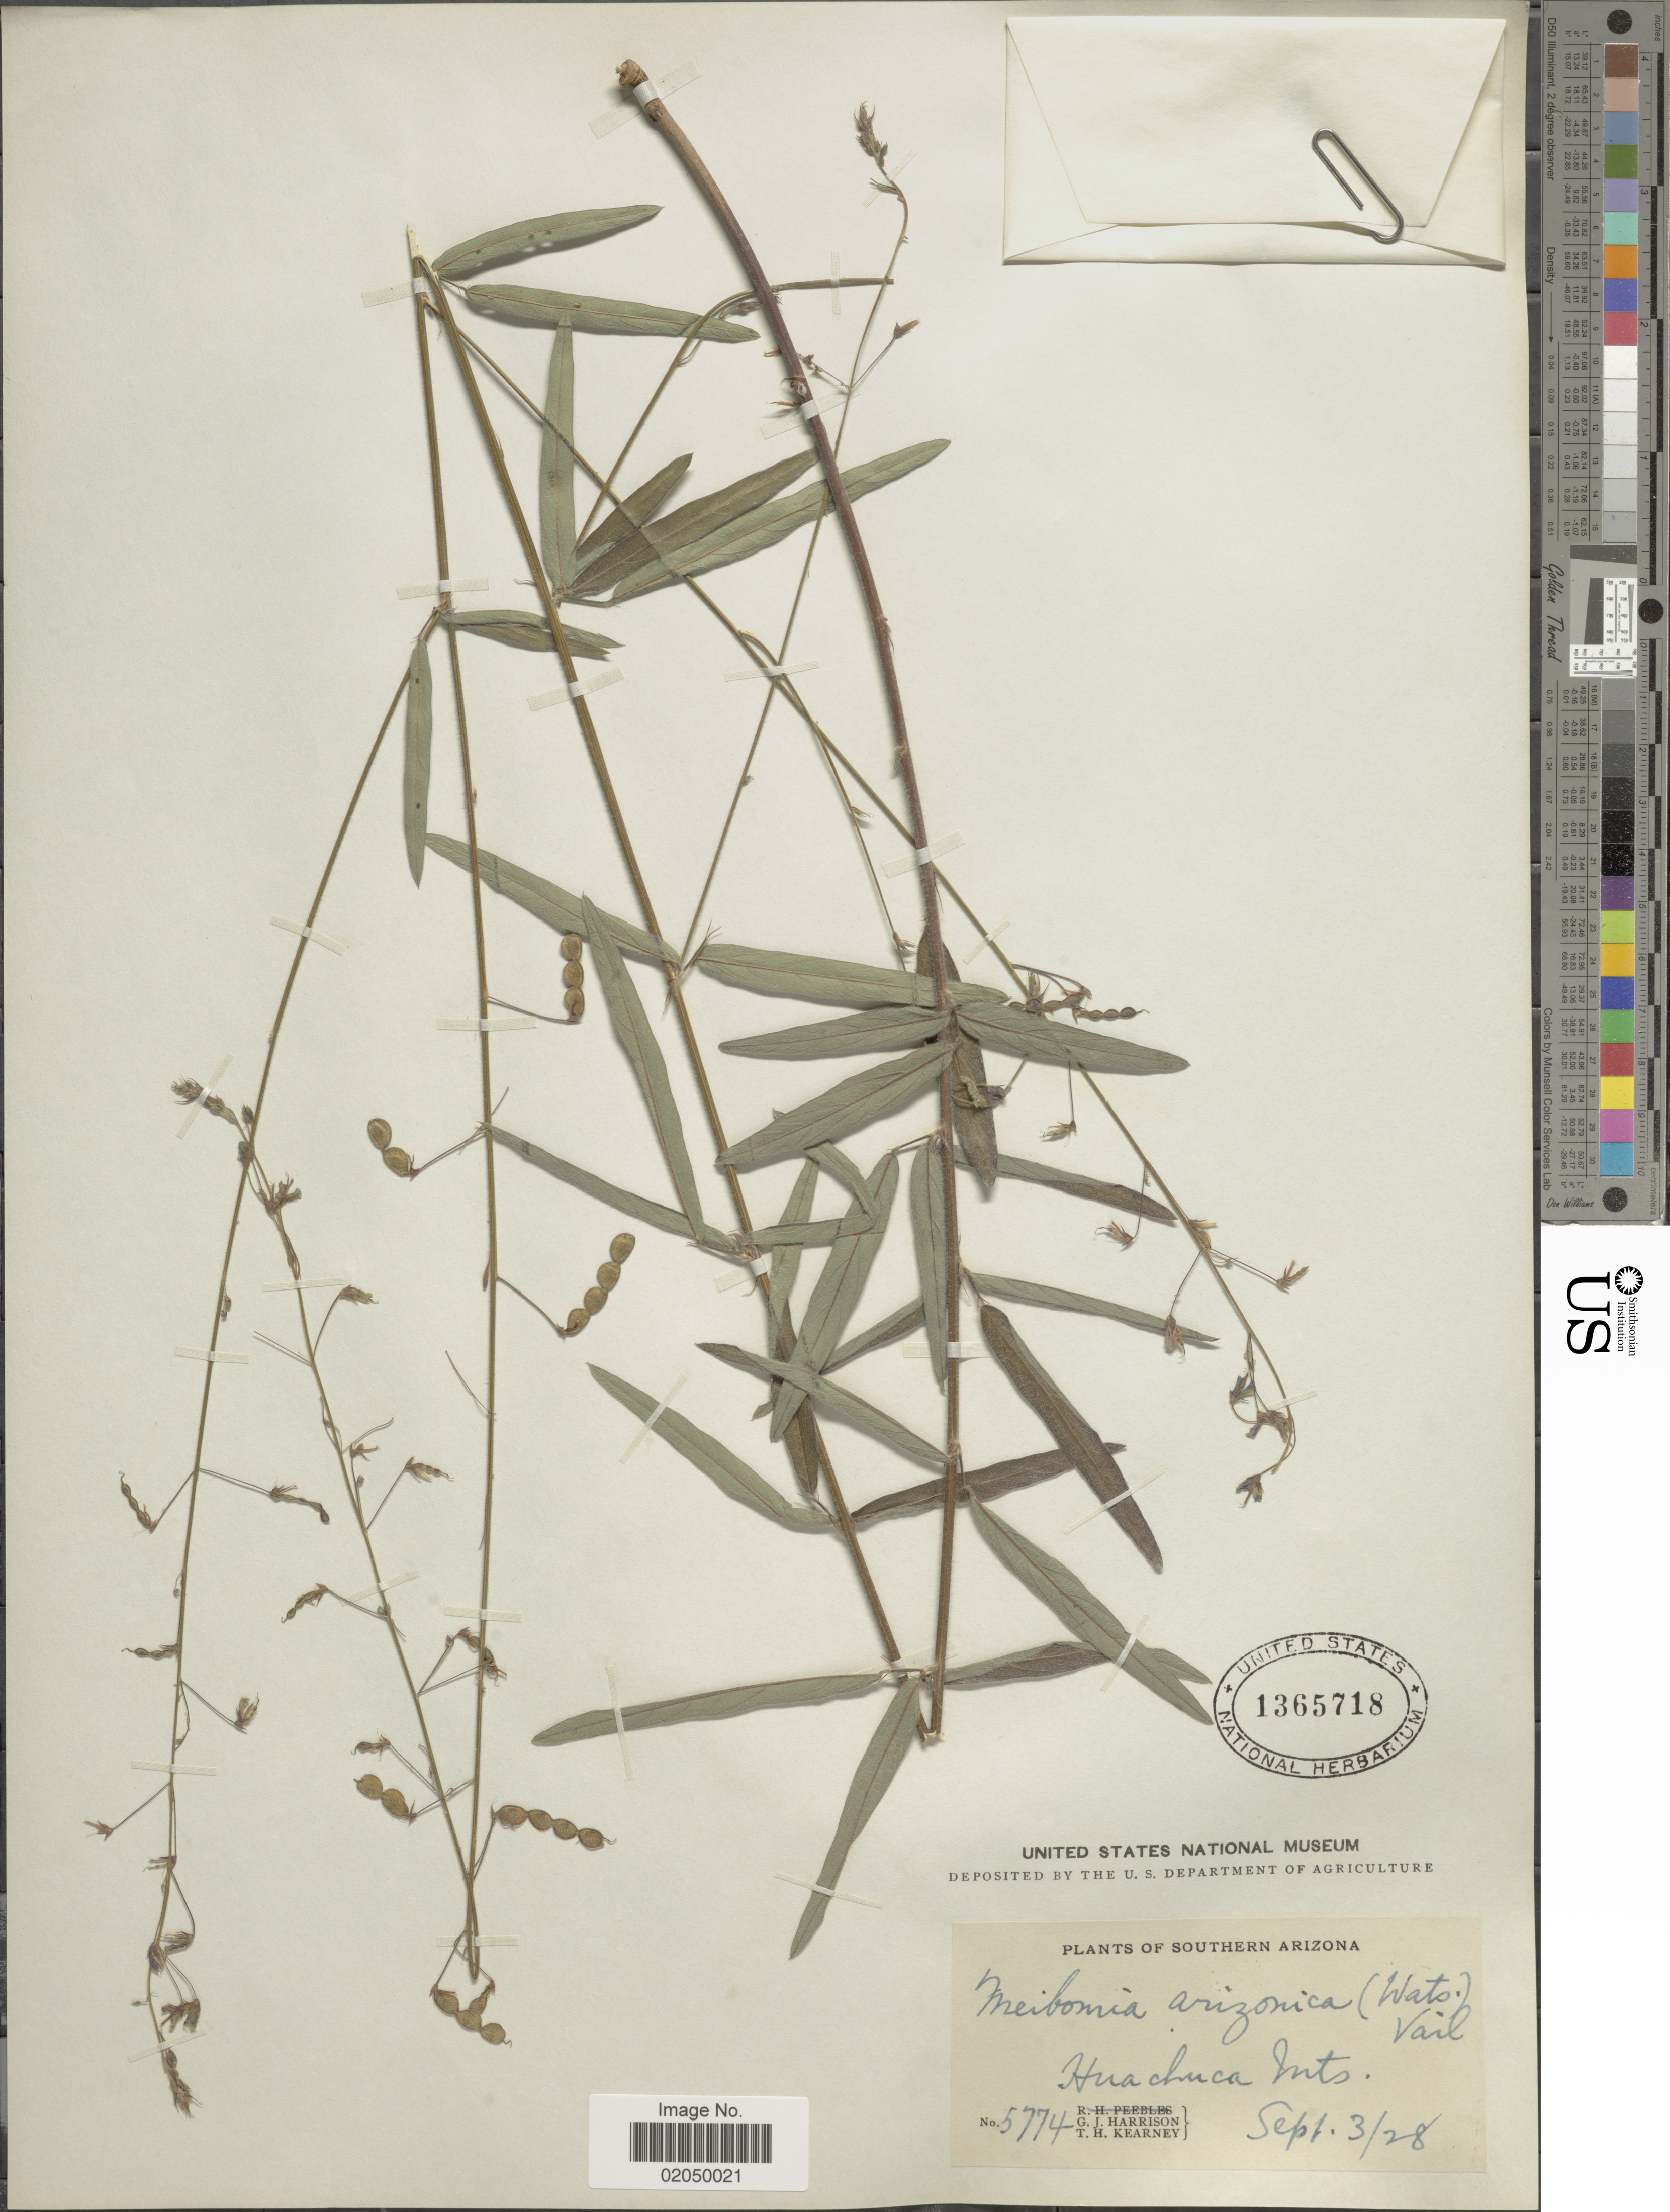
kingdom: Plantae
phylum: Tracheophyta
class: Magnoliopsida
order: Fabales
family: Fabaceae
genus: Desmodium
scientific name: Desmodium arizonicum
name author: S. Watson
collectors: G. J. Harrison & T. H. Kearney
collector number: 5774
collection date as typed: Transcribed d/m/y: 3/9/28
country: United States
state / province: Arizona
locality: Southern Arizona. Huachuca Mts.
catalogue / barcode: US 1365718